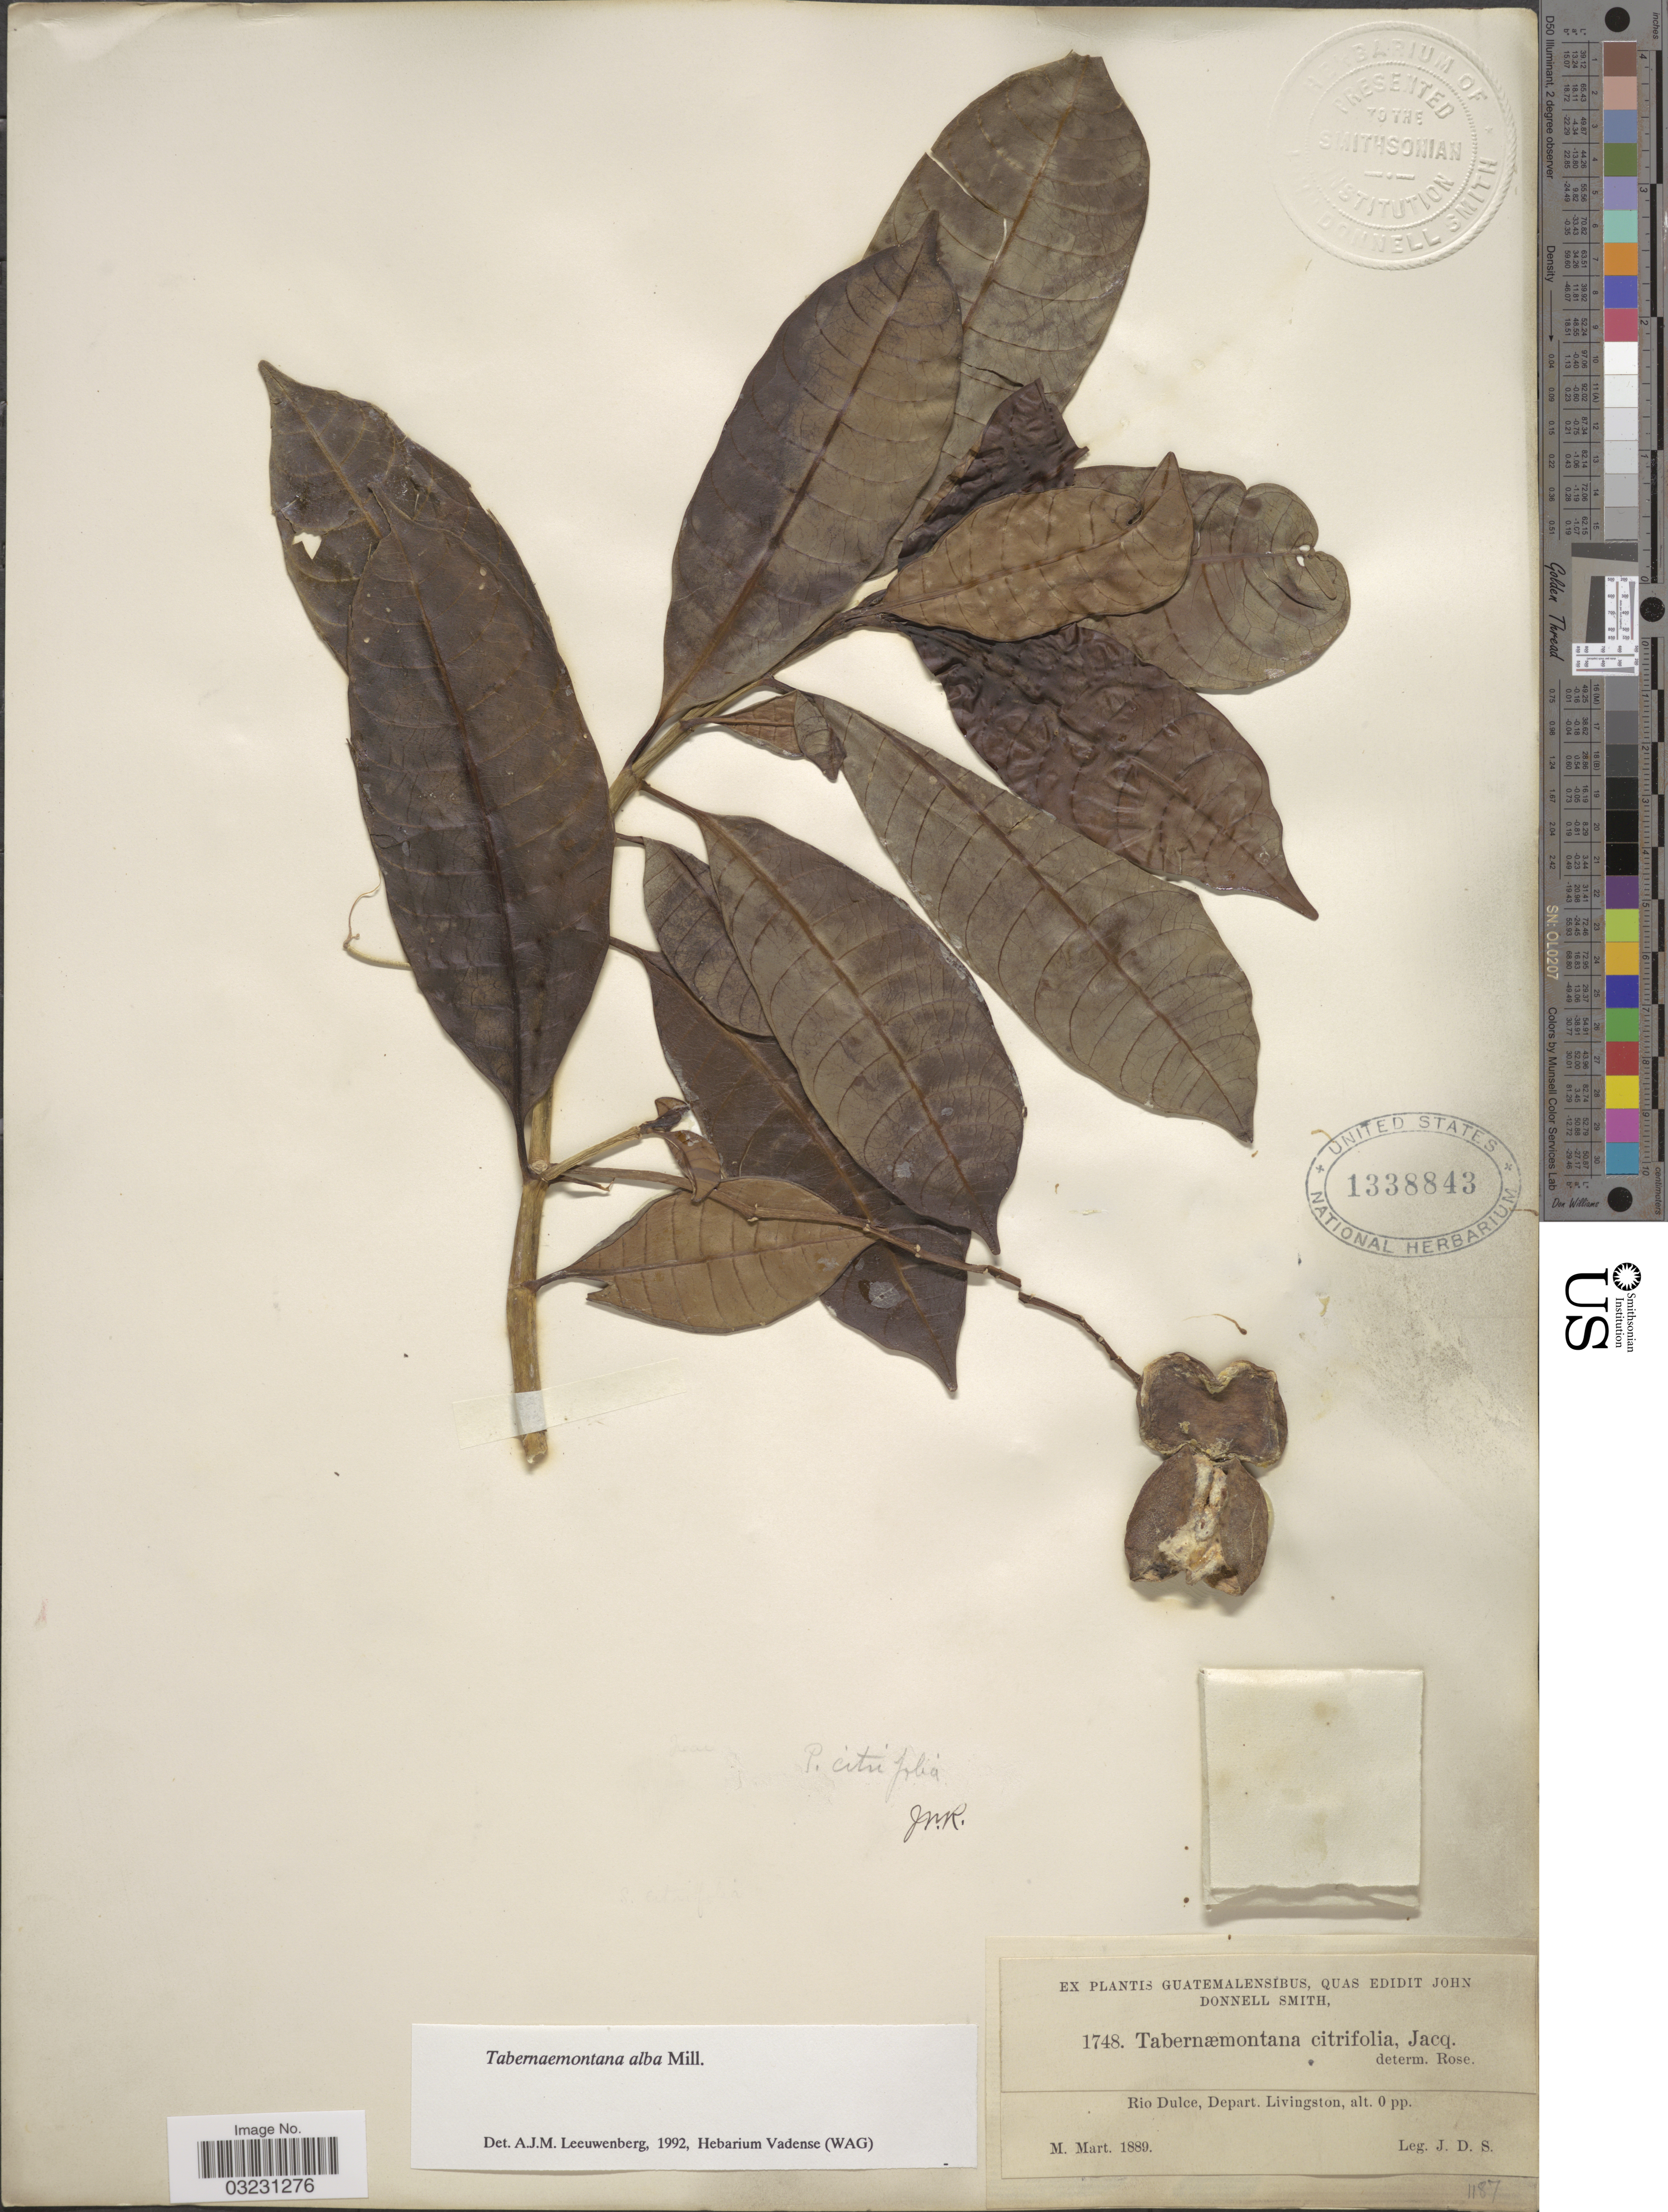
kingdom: Plantae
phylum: Tracheophyta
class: Magnoliopsida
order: Gentianales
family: Apocynaceae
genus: Tabernaemontana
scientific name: Tabernaemontana alba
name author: Mill.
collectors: J. Donnell Smith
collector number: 1748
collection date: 1889-03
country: Guatemala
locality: Rio Dulce, Depart. Livingston.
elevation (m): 0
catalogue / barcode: US 1338843